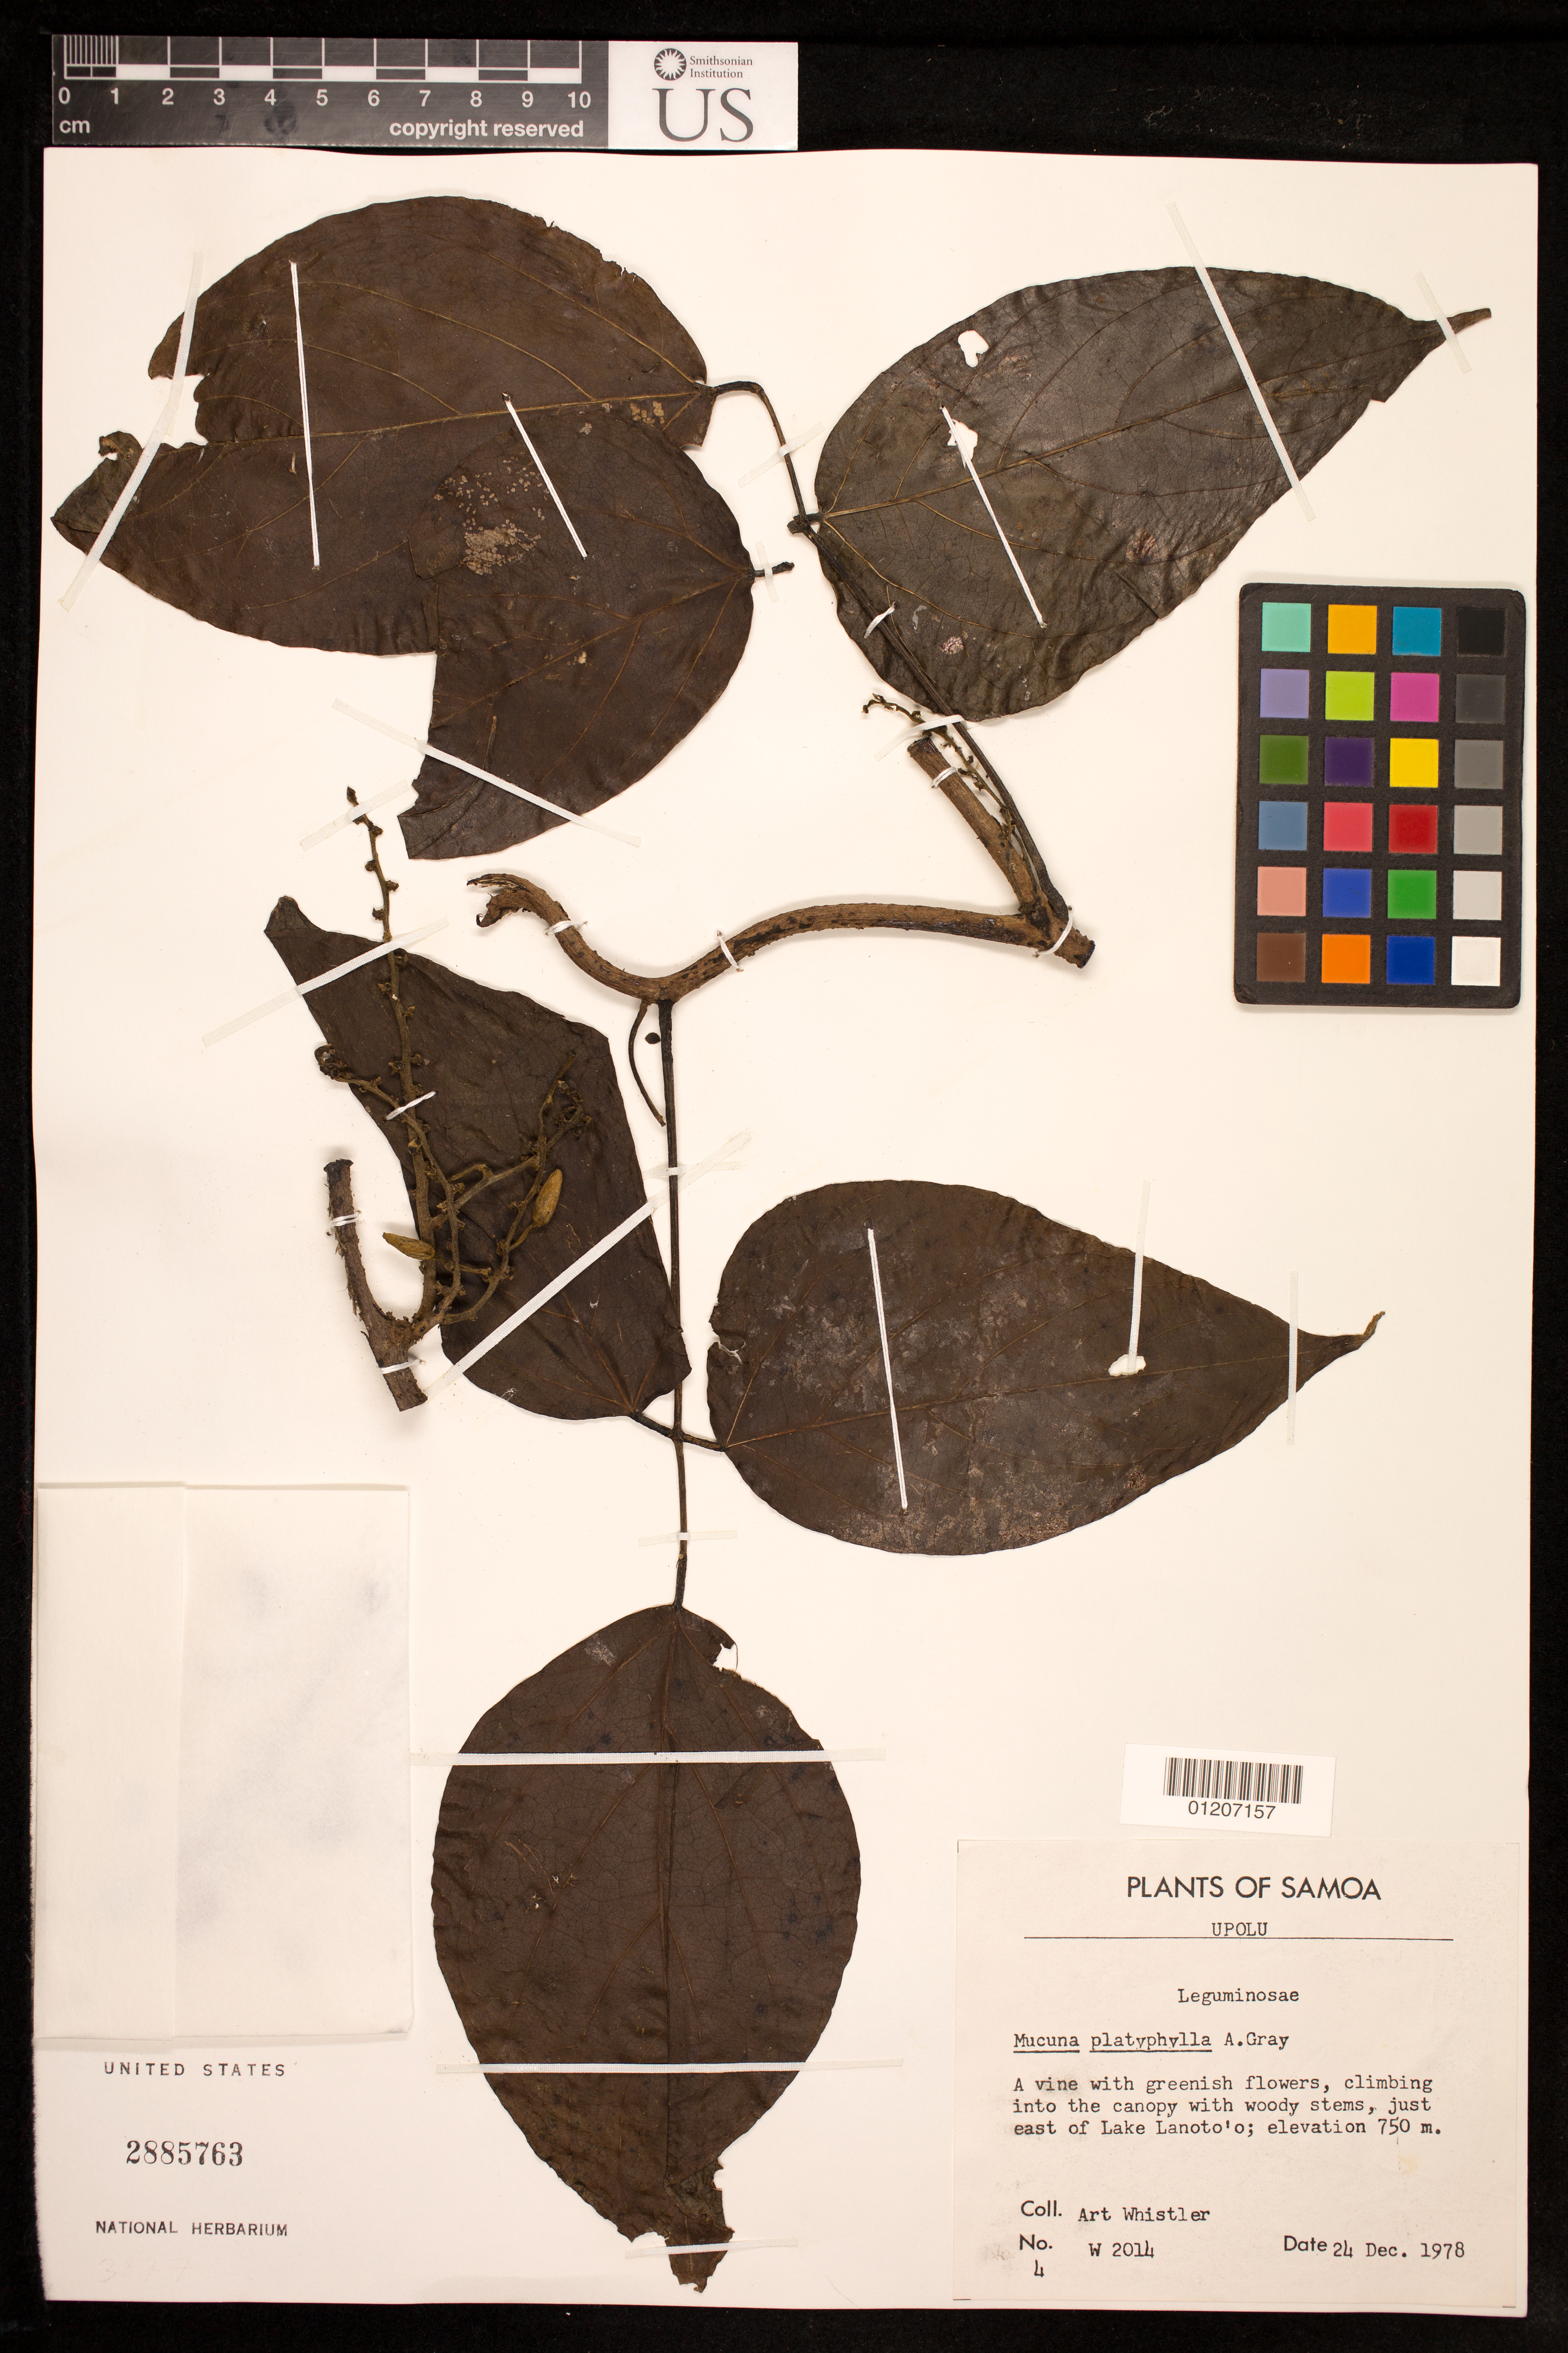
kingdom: Plantae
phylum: Tracheophyta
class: Magnoliopsida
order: Fabales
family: Fabaceae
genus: Mucuna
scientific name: Mucuna platyphylla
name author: A. Gray in Wilkes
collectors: A. Whistler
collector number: W 2014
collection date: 1978-12-24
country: Samoa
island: Upolu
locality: Just east of Lak Lanoto'o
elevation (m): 750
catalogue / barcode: US 2885763